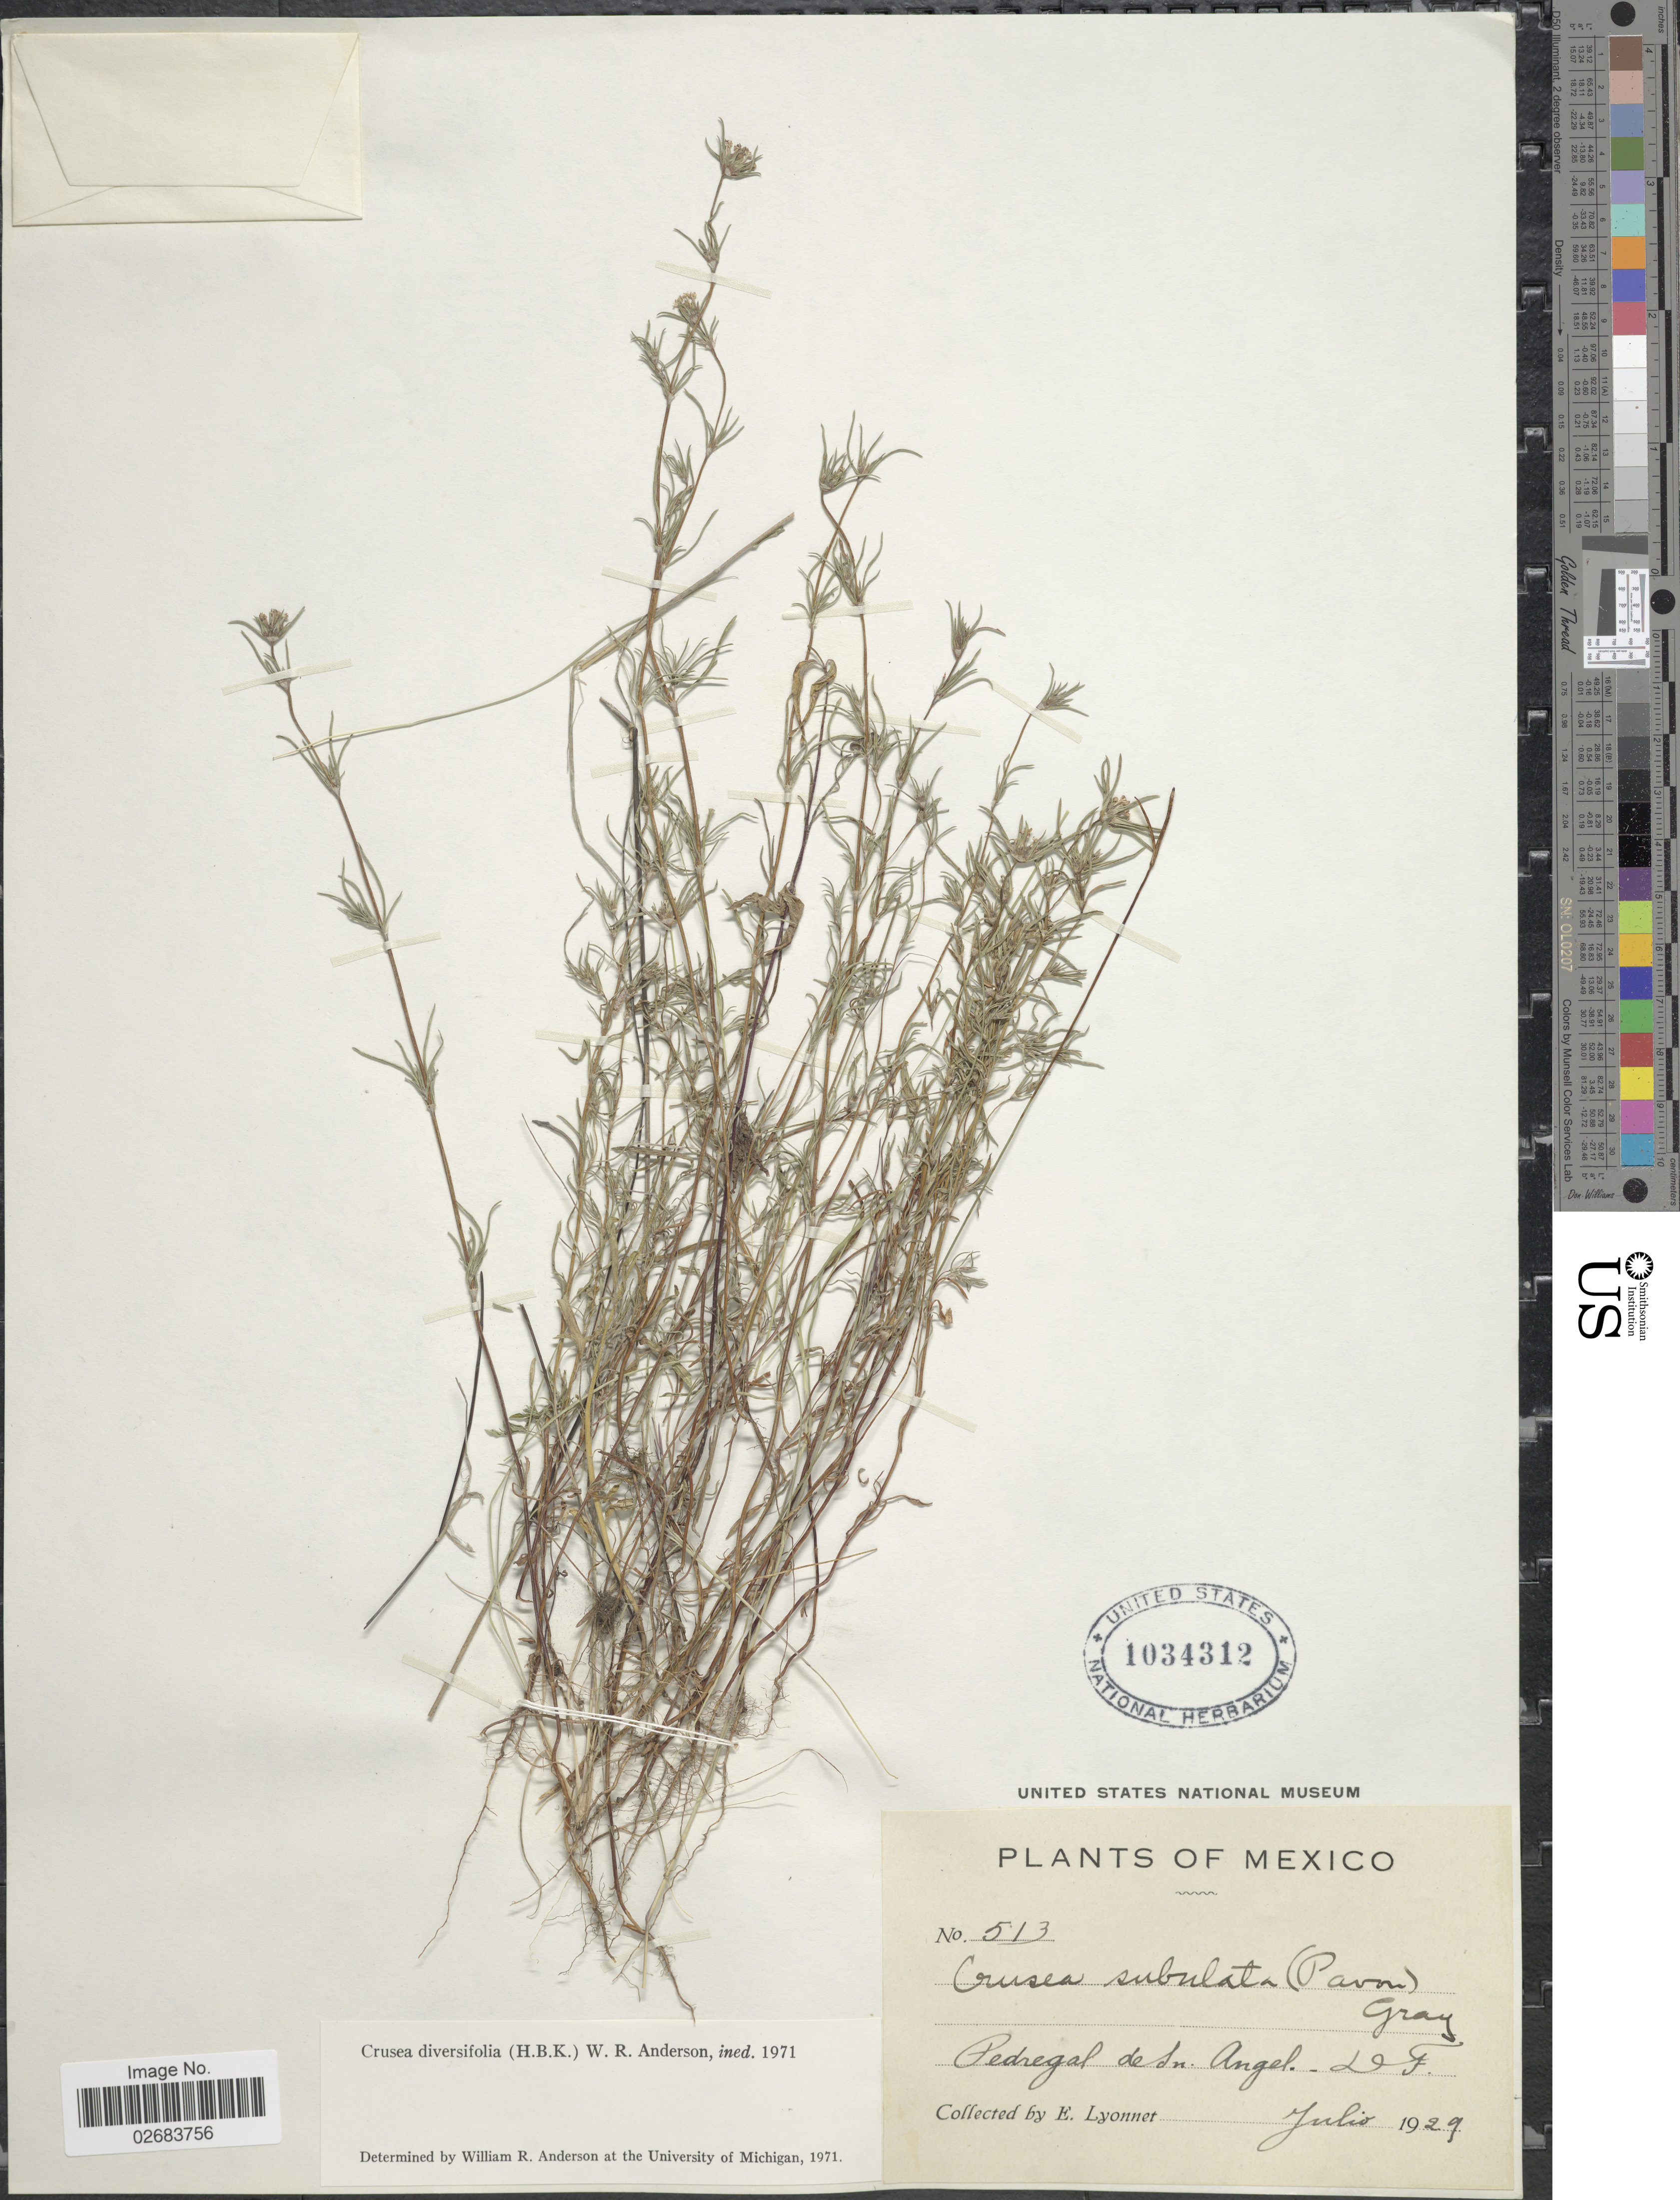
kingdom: Plantae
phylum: Tracheophyta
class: Magnoliopsida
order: Gentianales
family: Rubiaceae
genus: Crusea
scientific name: Crusea diversifolia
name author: (Kunth) W.R. Anderson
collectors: E. Lyonnet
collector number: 513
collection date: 1929-07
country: Mexico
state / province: Distrito Federal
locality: Pesregal de Sn. Angel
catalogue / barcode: US 1034312